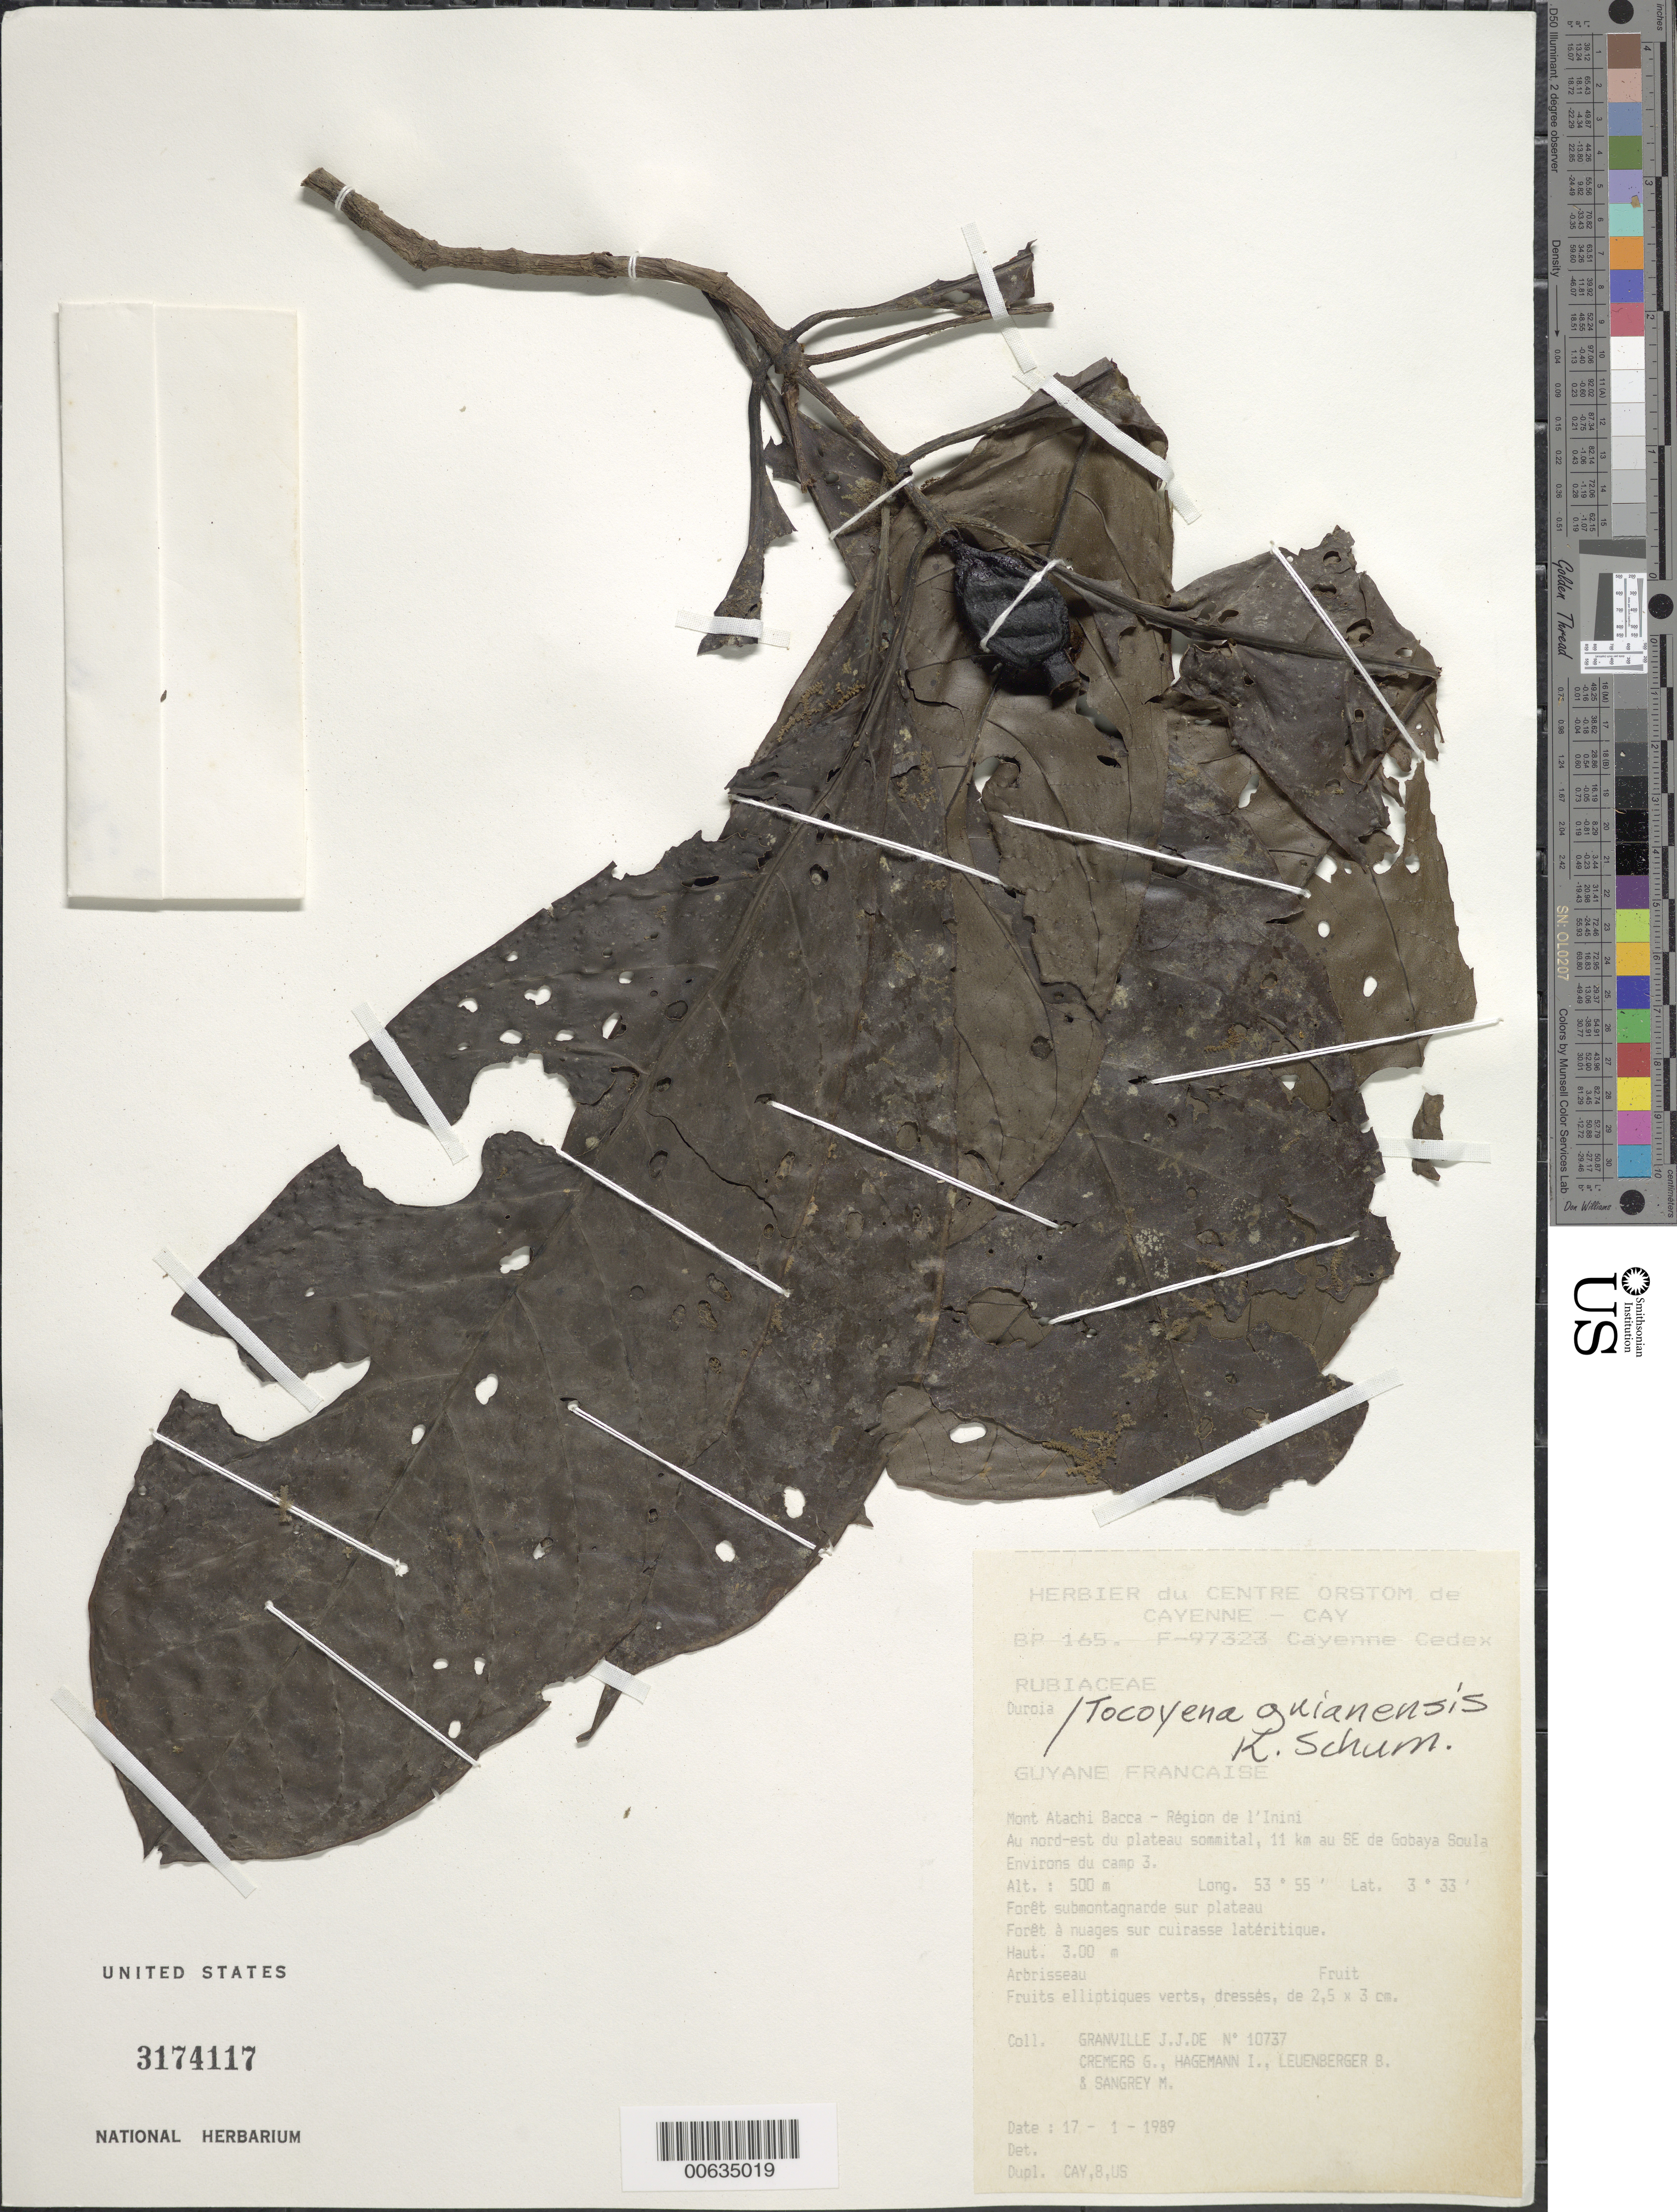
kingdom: Plantae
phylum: Tracheophyta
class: Magnoliopsida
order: Gentianales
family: Rubiaceae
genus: Tocoyena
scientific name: Tocoyena guianensis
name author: K. Schum.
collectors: J.-J. de Granville, G. Cremers, I. Hagemann, B. Leuenberger & M. Sangrey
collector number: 10737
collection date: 1989-01-17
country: French Guiana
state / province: Inini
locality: Guyane Française, Mont Atachi bacca - Région de l'Inini Au nord-est du plateau sommital, 11 km au SE de Gobaya Soula, Environs du camp 3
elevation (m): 500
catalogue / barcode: US 3174117